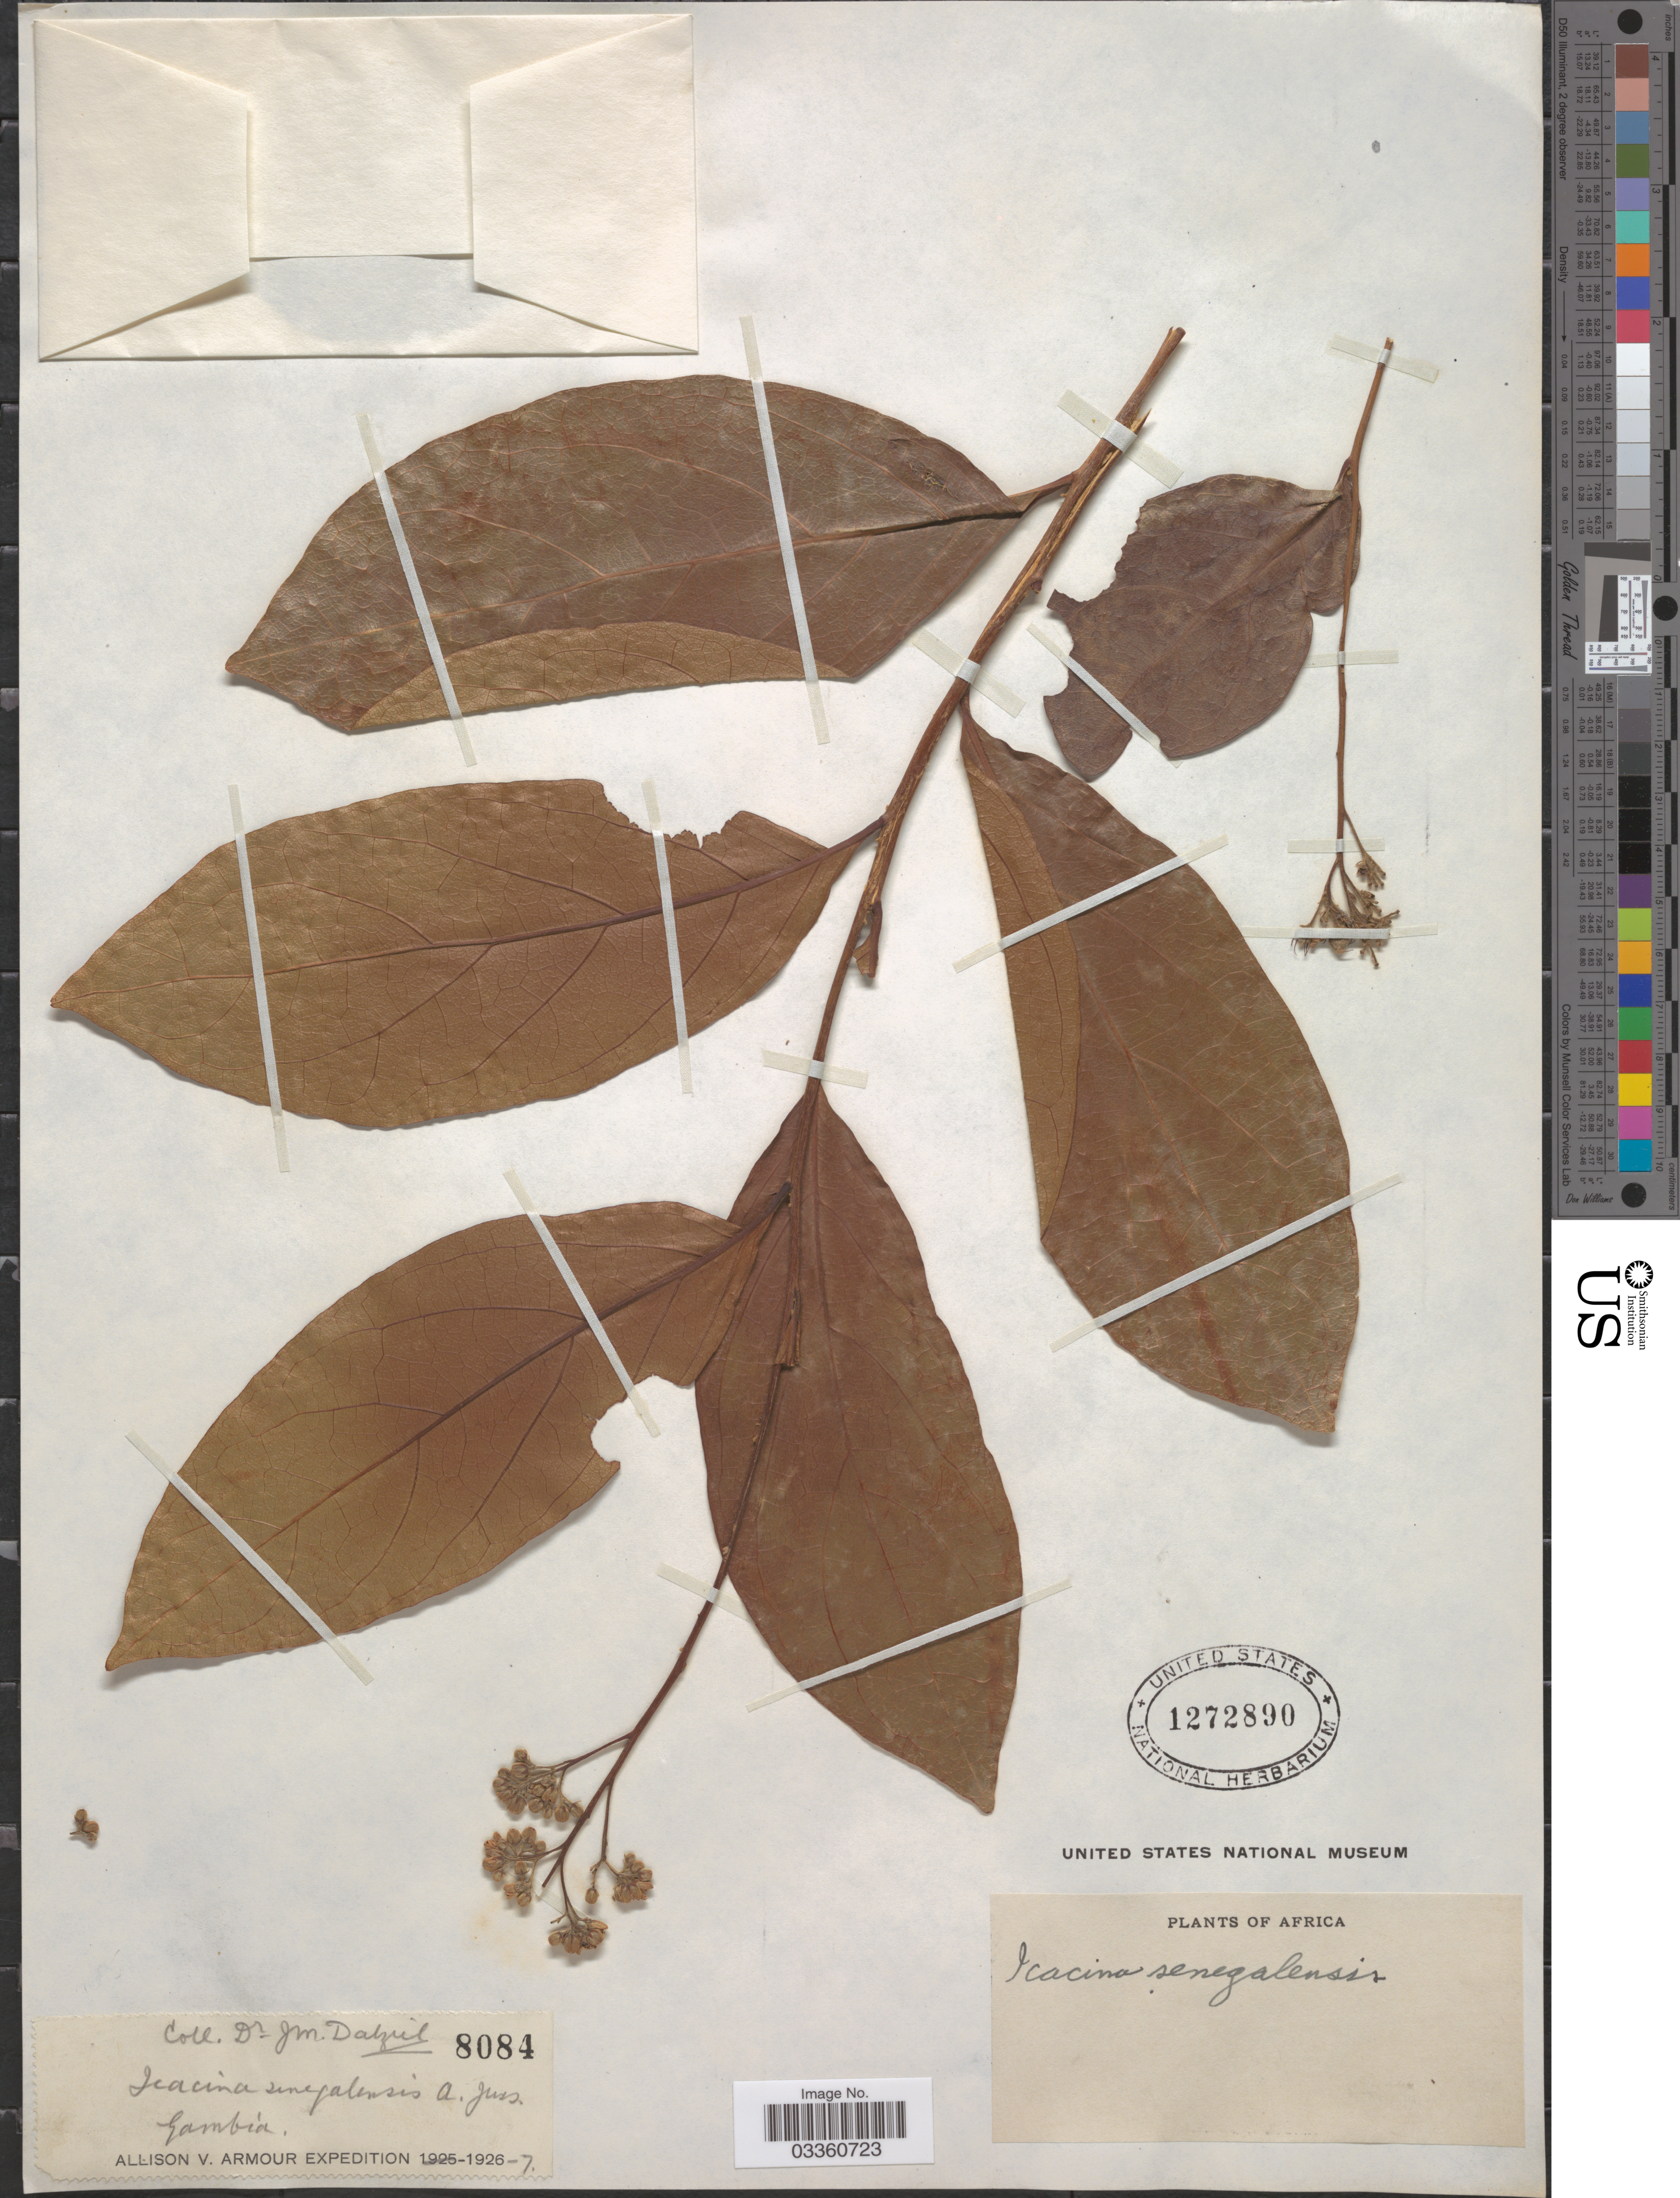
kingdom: Plantae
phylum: Tracheophyta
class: Magnoliopsida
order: Icacinales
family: Icacinaceae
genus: Icacina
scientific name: Icacina oliviformis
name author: (Poir.) Raynal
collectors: J. Dalziel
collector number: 8084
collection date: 1926/1927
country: Gambia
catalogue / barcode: US 1272890